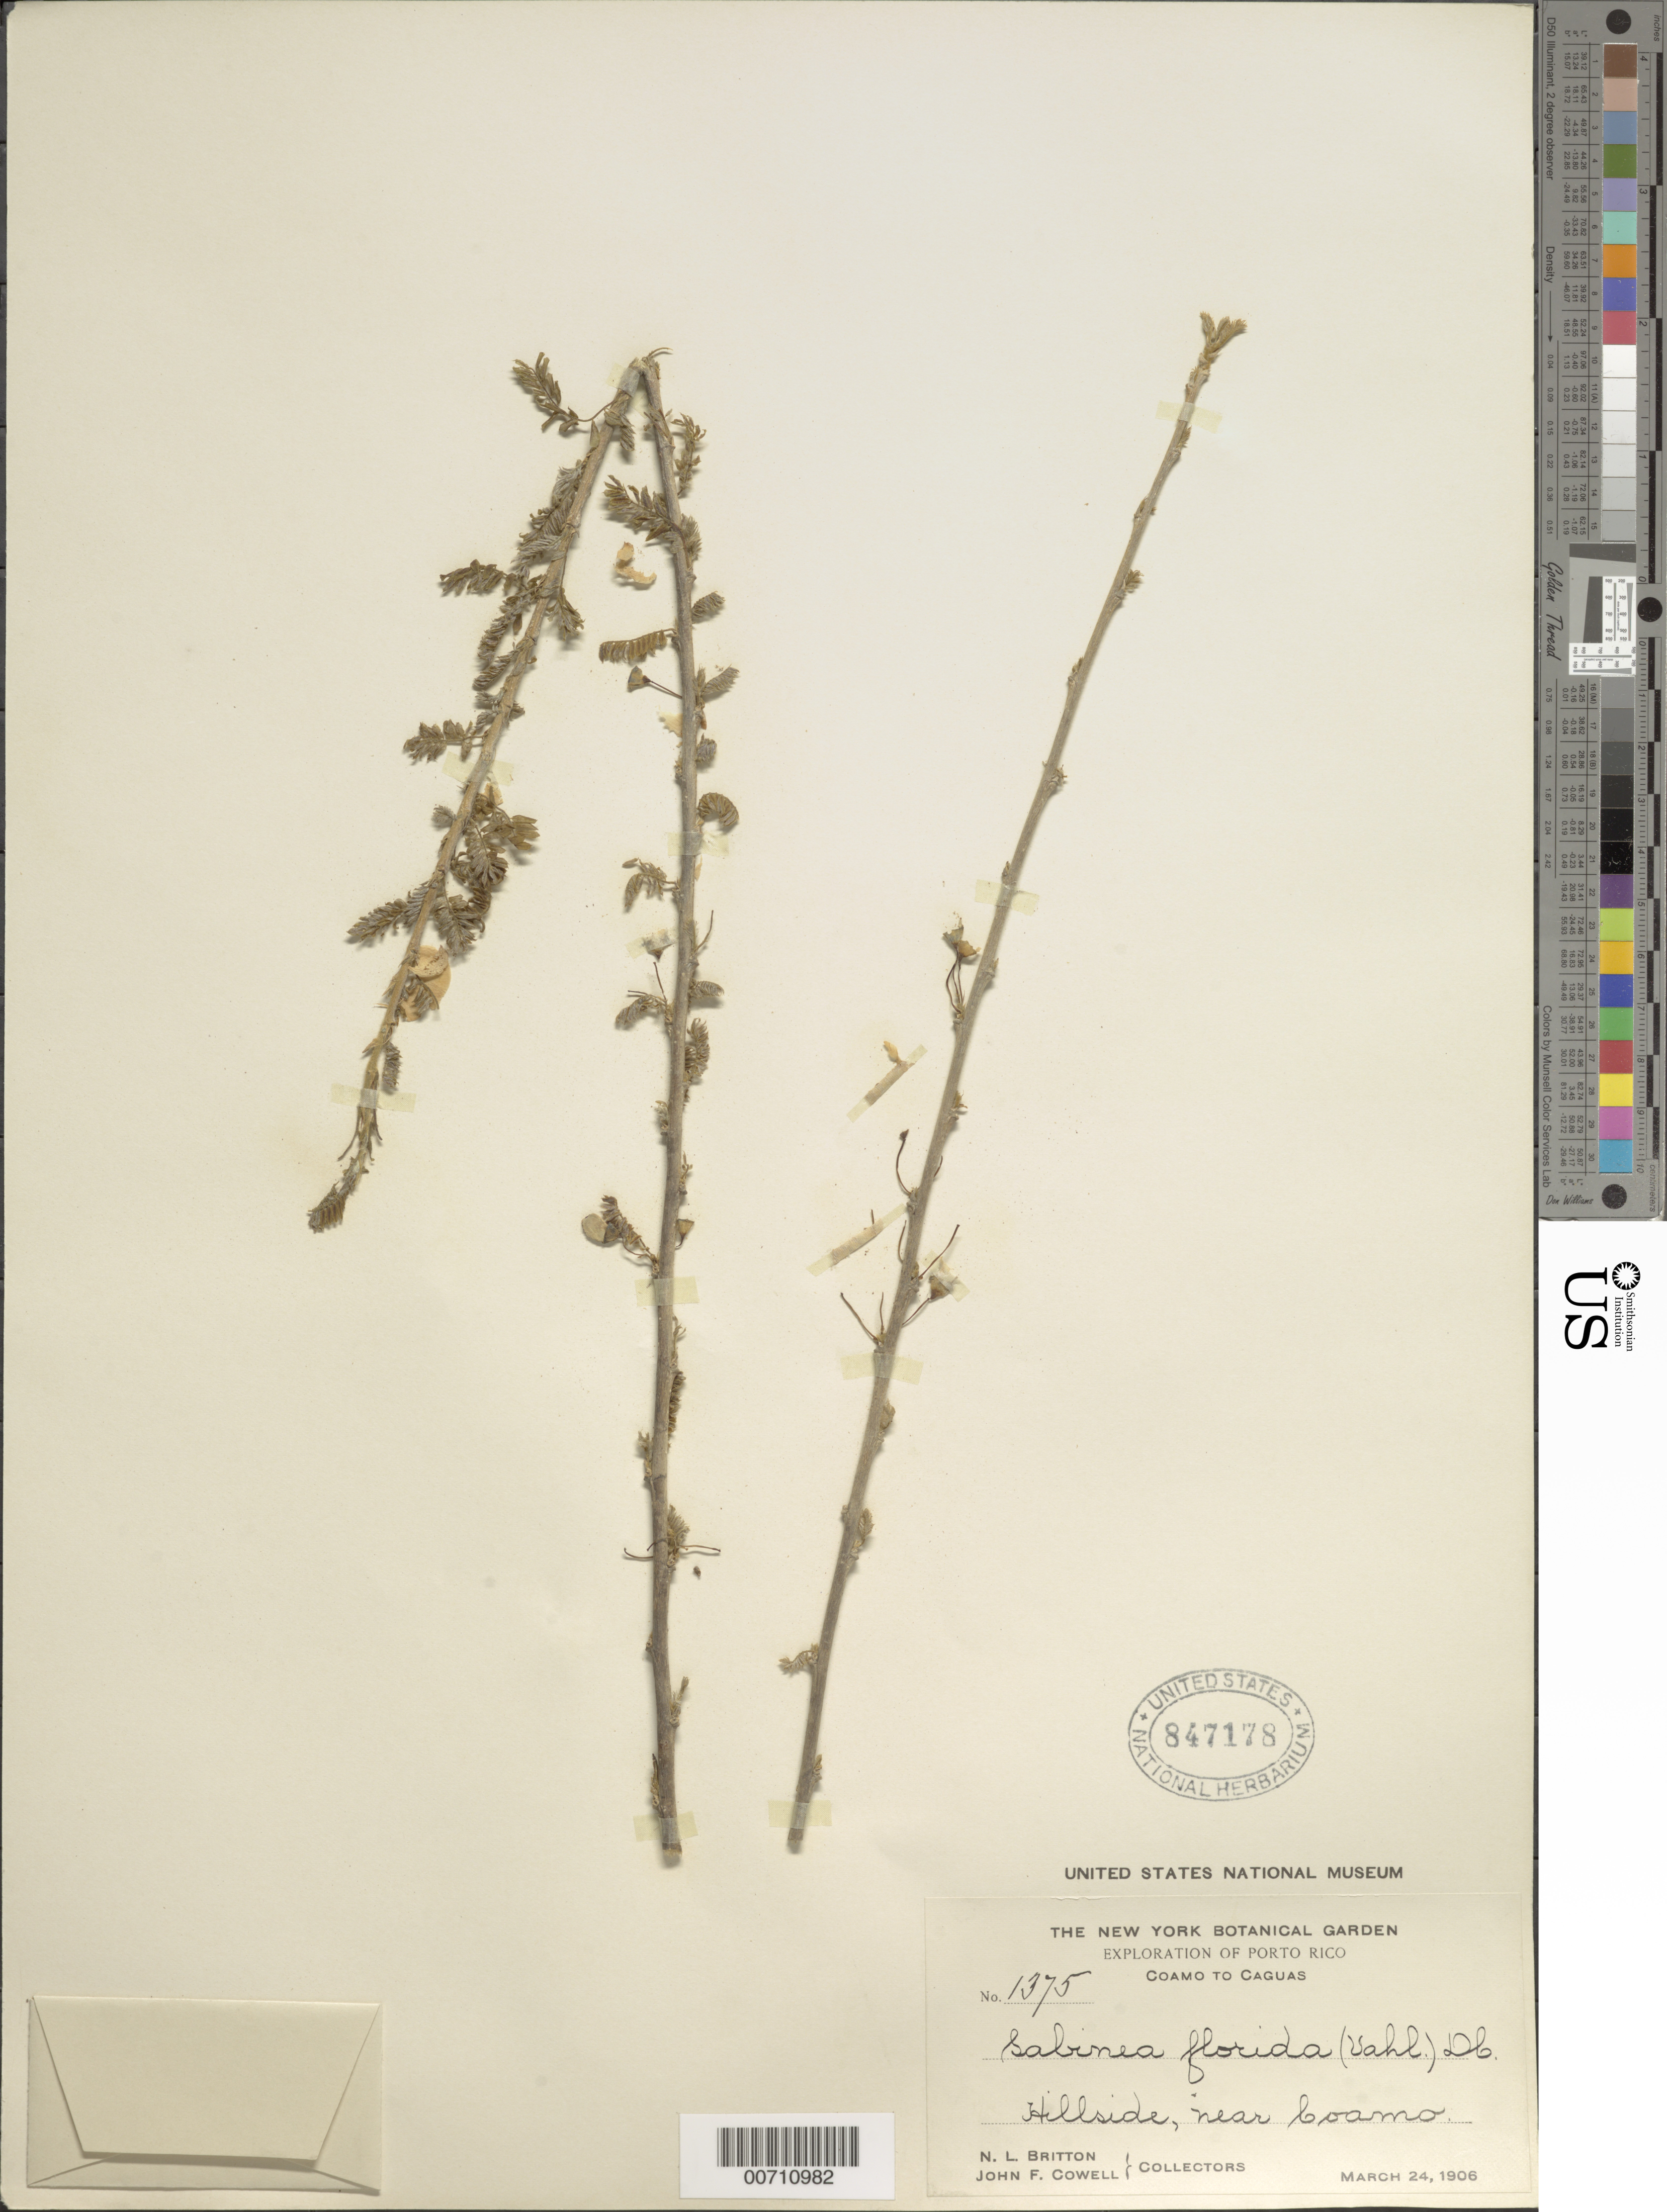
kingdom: Plantae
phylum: Tracheophyta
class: Magnoliopsida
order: Fabales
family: Fabaceae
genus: Poitea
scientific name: Poitea florida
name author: (Vahl) Lavin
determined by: Strong, Mark T., (BOT), Smithsonian Institution - National Museum of Natural History (UNITED STATES)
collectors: N. Britton & J. F. Cowell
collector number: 1375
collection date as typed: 24 Mar 1906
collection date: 1906-03-24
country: Puerto Rico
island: Greater Antilles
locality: Coamo to Caguas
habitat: Hillside near Coamo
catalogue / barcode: US 847178